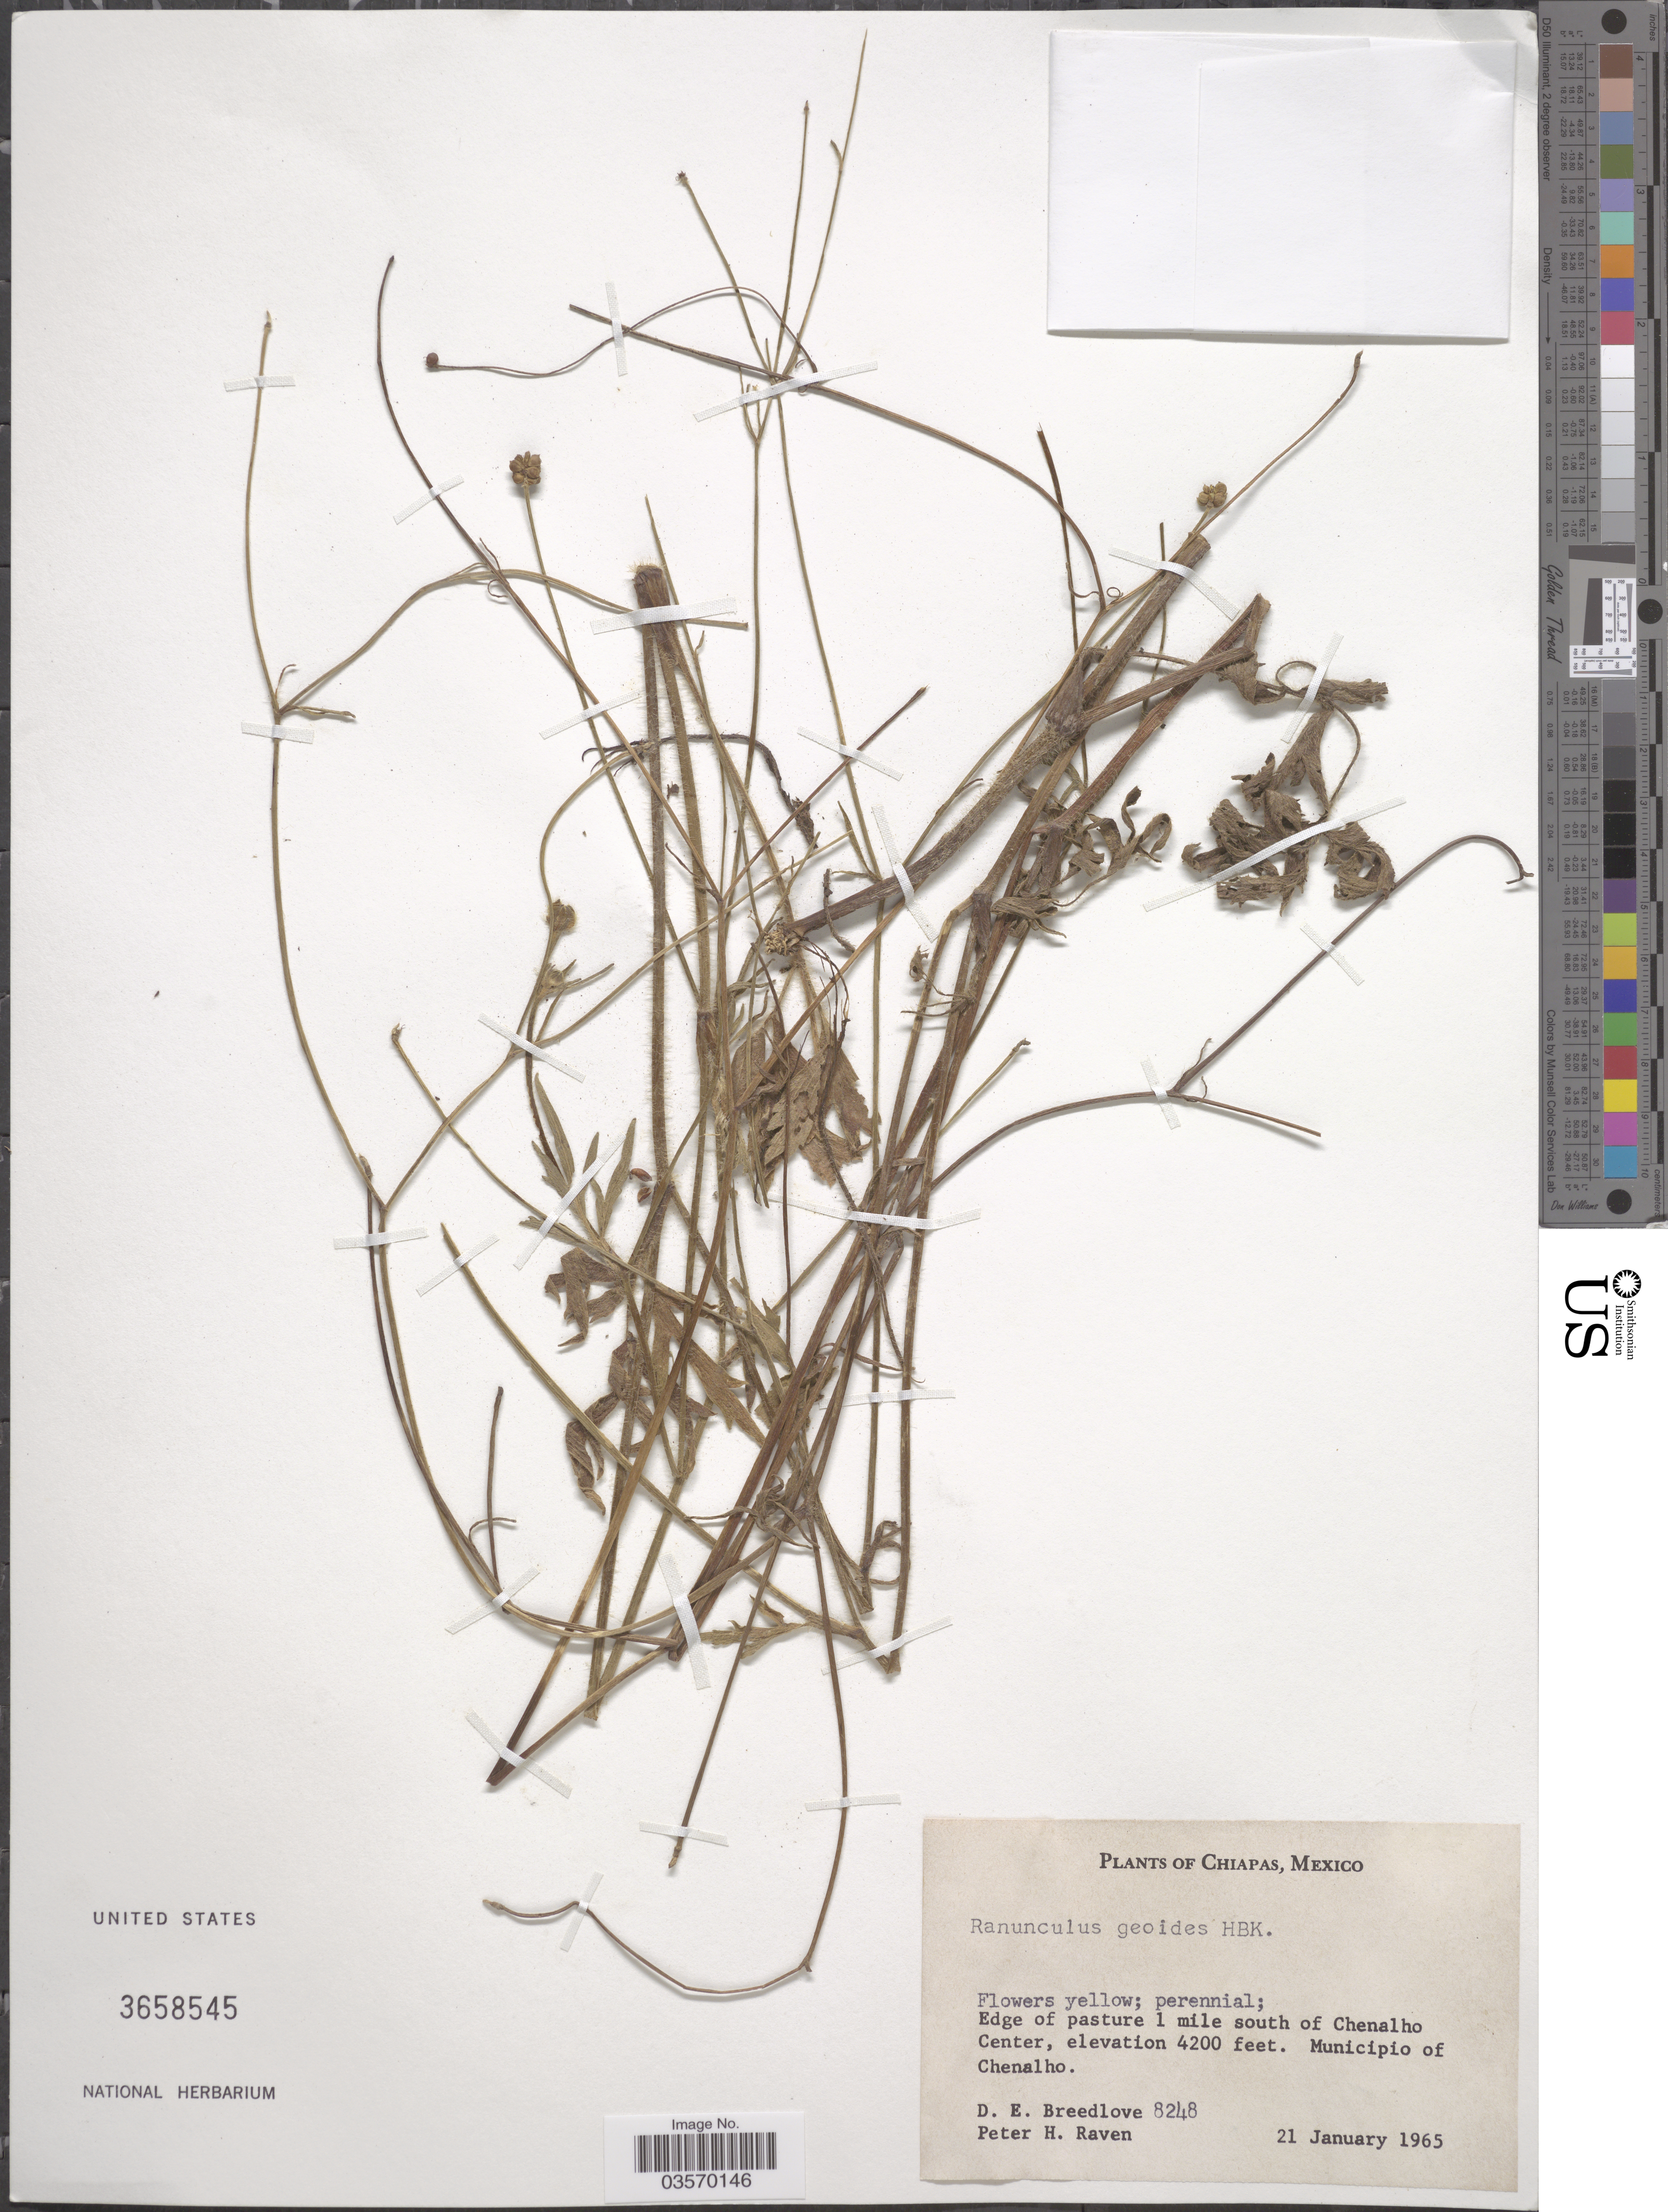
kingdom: Plantae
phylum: Tracheophyta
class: Magnoliopsida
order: Ranunculales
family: Ranunculaceae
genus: Ranunculus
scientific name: Ranunculus geoides var. oaxacensis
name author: (Briq.) L.D. Benson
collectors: D. E. Breedlove & P. Raven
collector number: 8248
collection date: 1965-01-21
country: Mexico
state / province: Chiapas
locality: Edge of pasture 1 mile south of Chenalho Center. Municipio of Chenalho.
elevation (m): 1280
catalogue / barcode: US 3658545